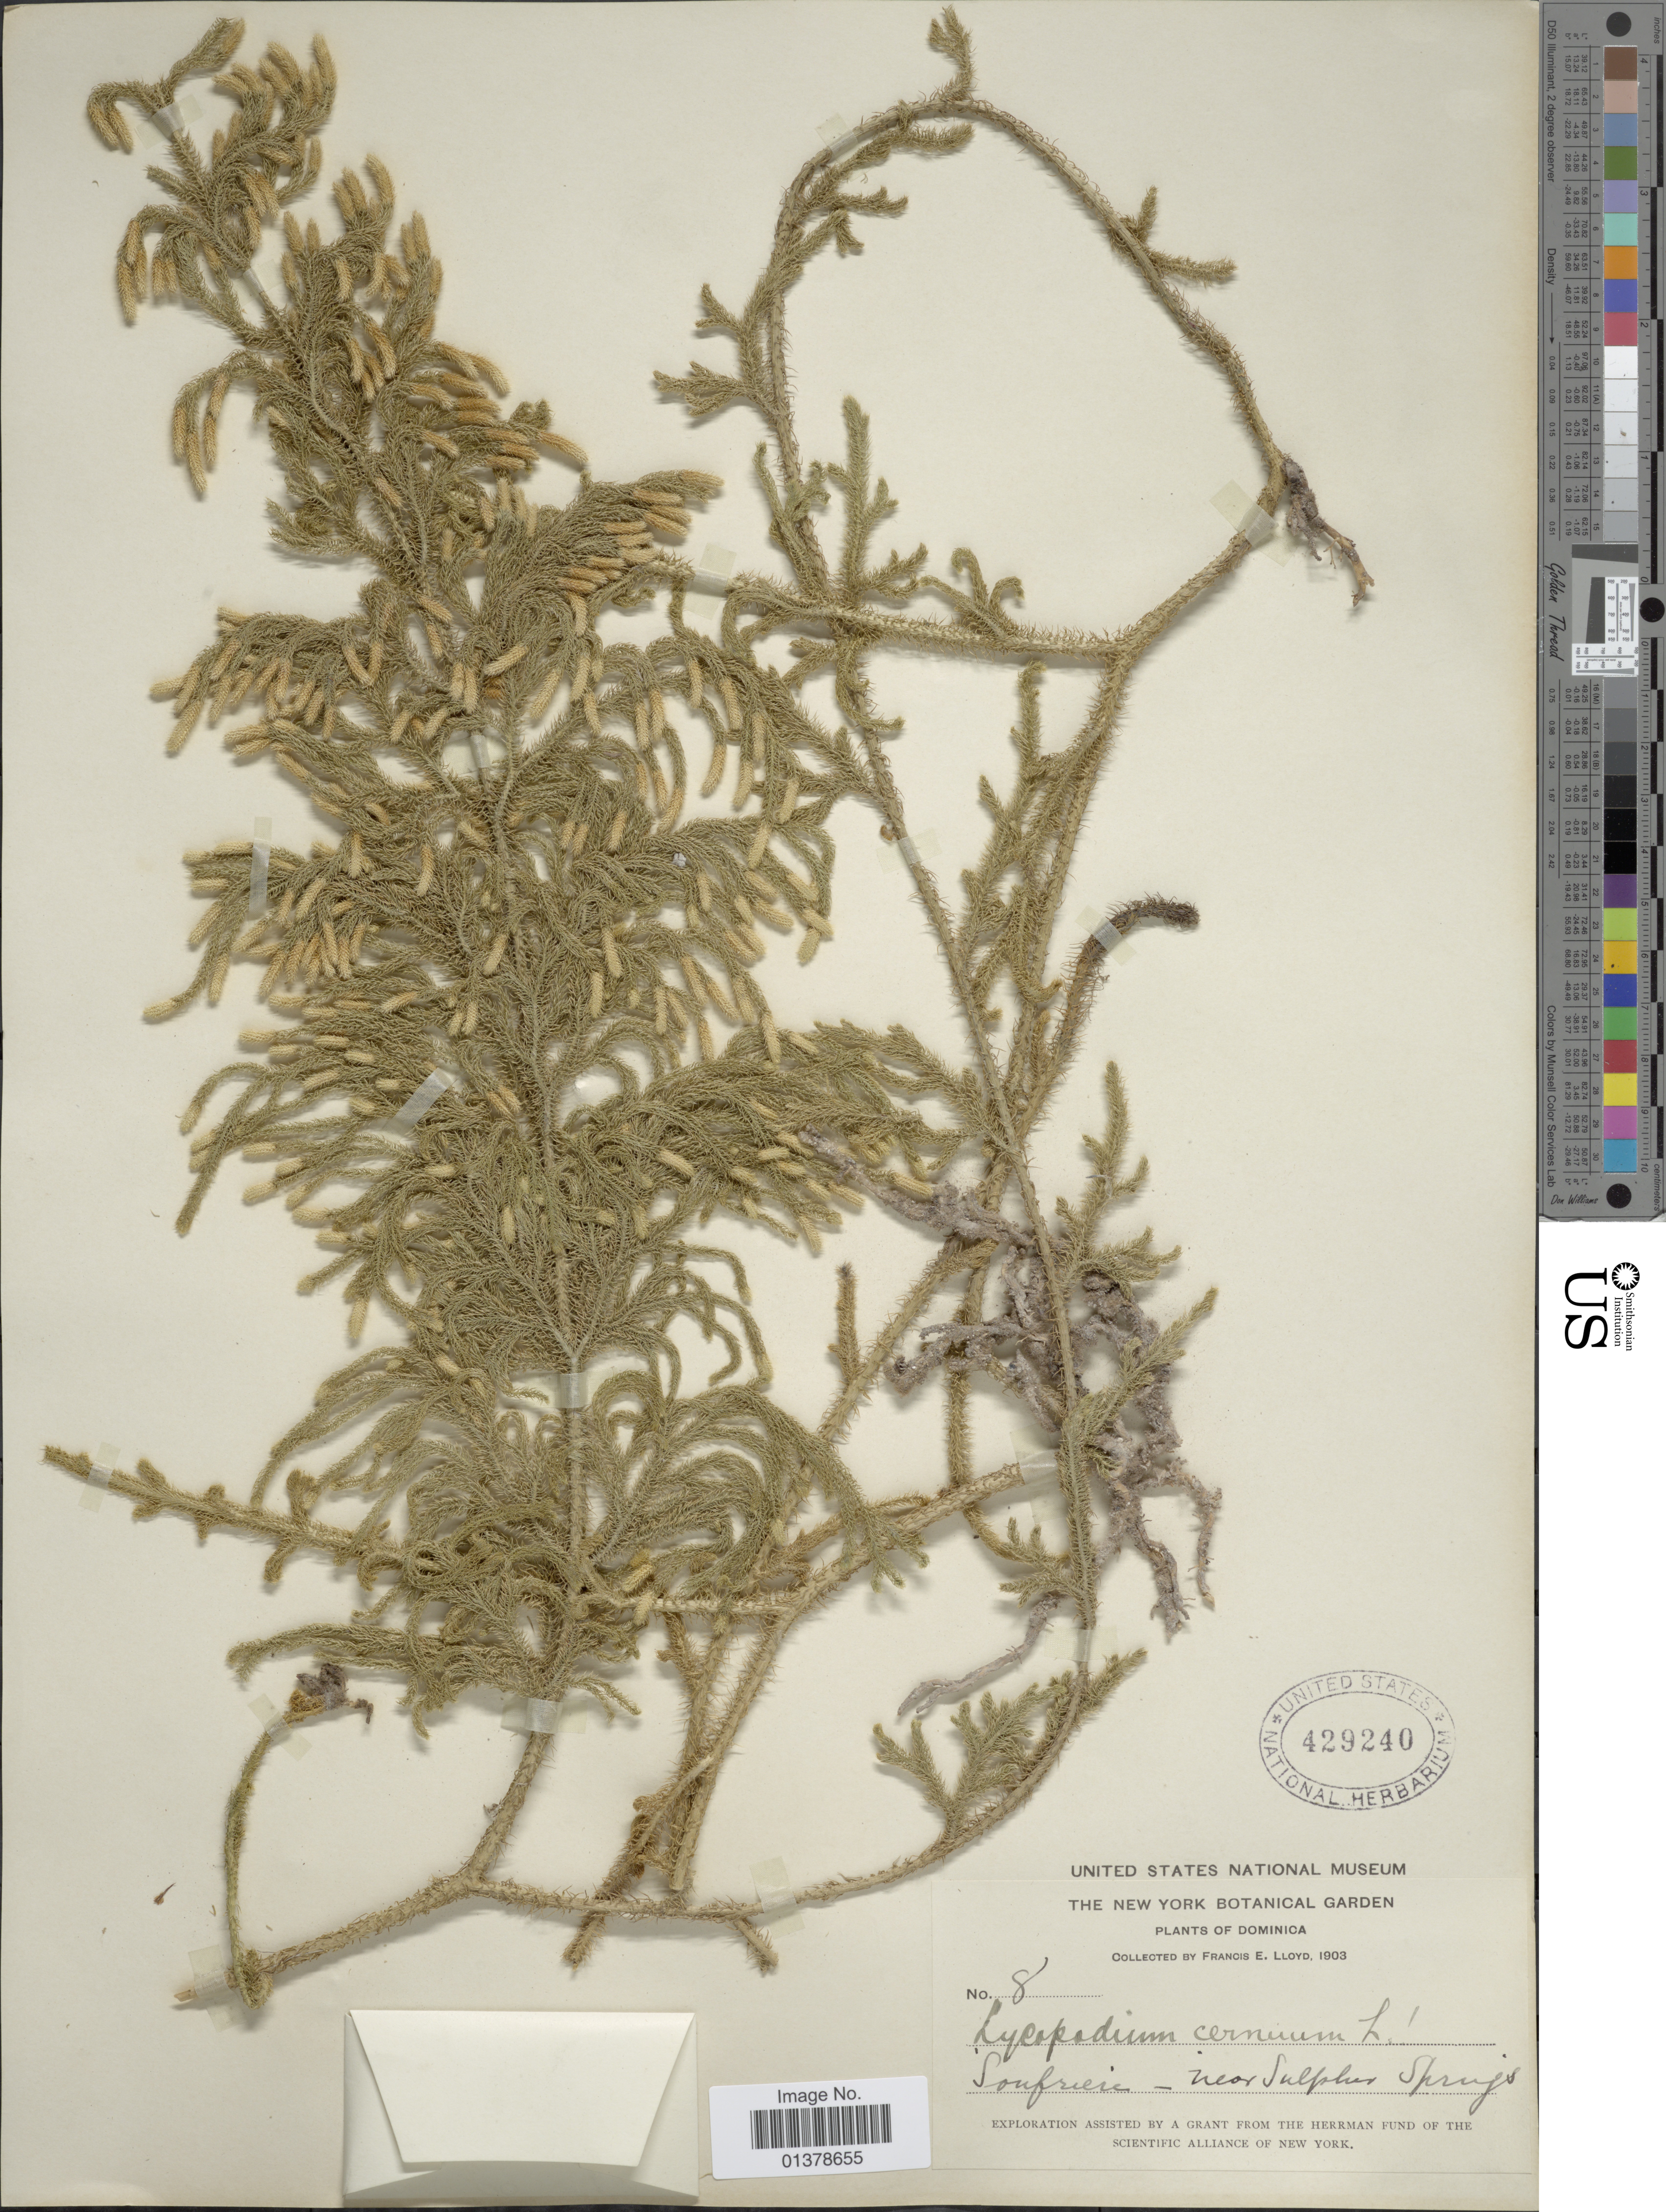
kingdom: Plantae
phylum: Tracheophyta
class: Lycopodiopsida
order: Lycopodiales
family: Lycopodiaceae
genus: Palhinhaea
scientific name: Palhinhaea cernua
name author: (L.) Vasc. & Franco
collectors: Lloyd, C. E.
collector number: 8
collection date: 1903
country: Dominica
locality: Soufriera-beo sulplus springs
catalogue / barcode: US 429240